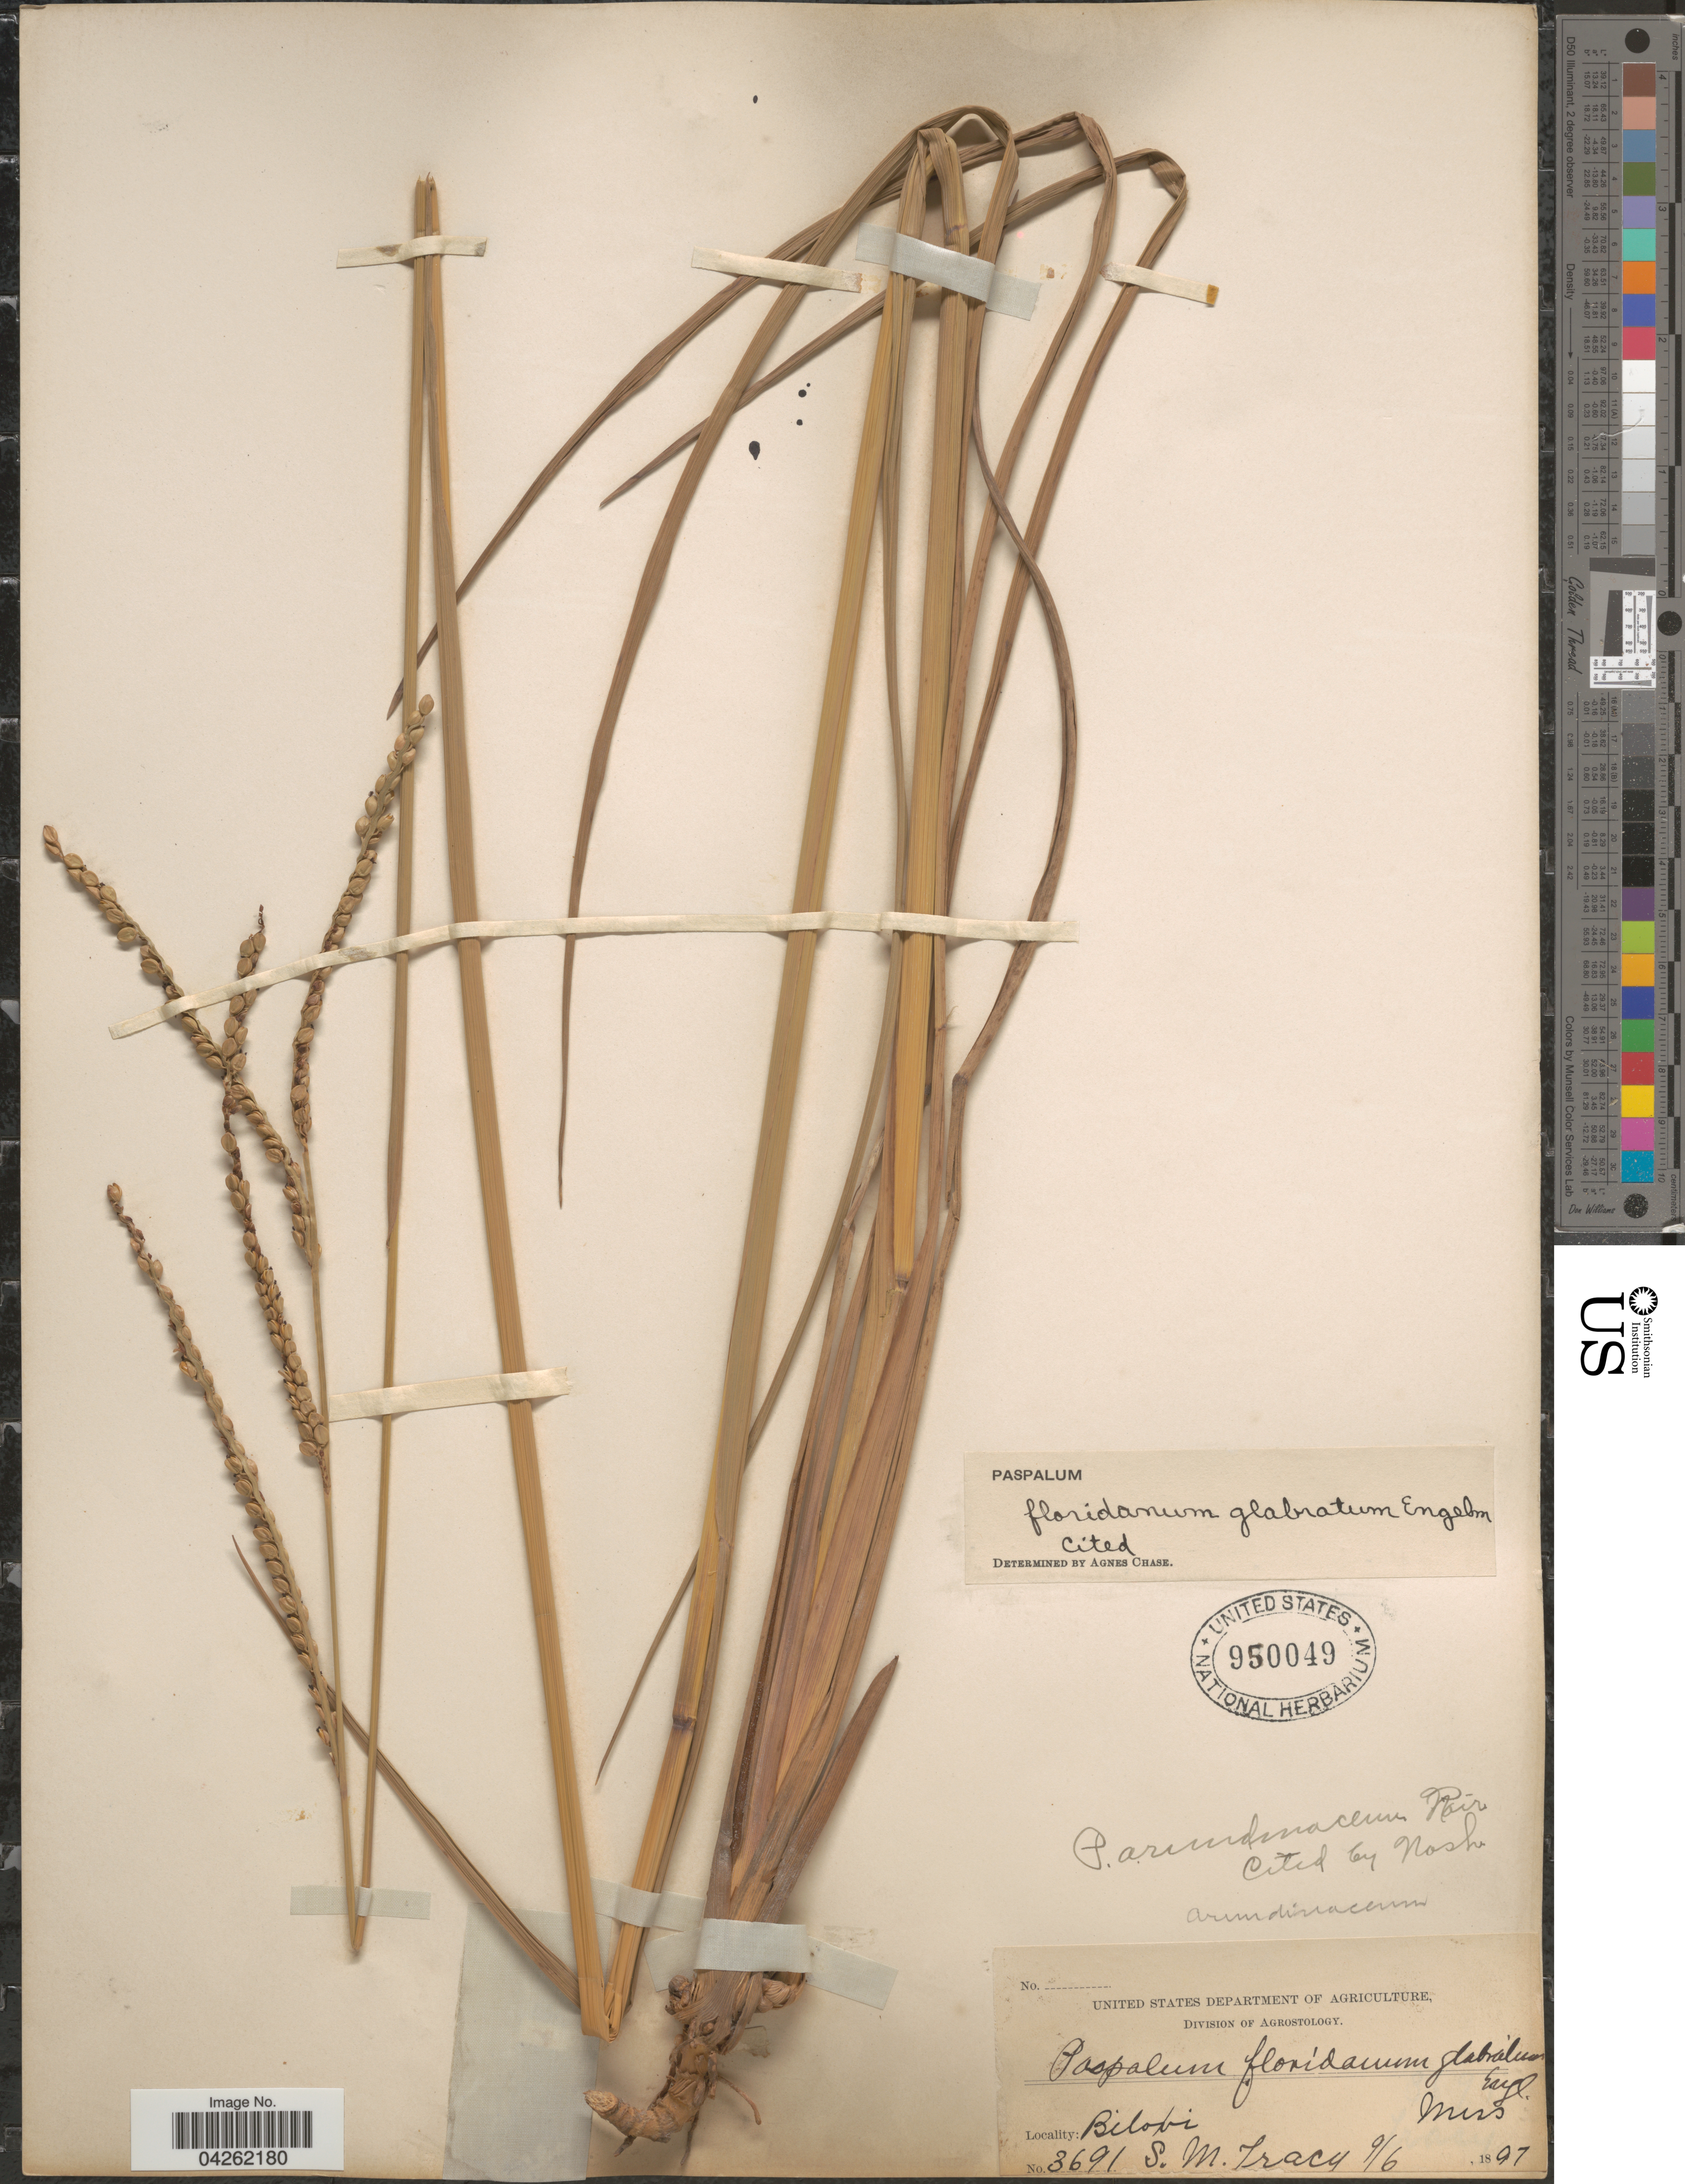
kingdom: Plantae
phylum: Tracheophyta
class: Liliopsida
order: Poales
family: Poaceae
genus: Paspalum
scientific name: Paspalum floridanum var. glabratum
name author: Engelm. ex Vasey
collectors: S. M. Tracy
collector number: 3691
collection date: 1897-09-06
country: United States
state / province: Mississippi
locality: Biloxi.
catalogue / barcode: US 950049